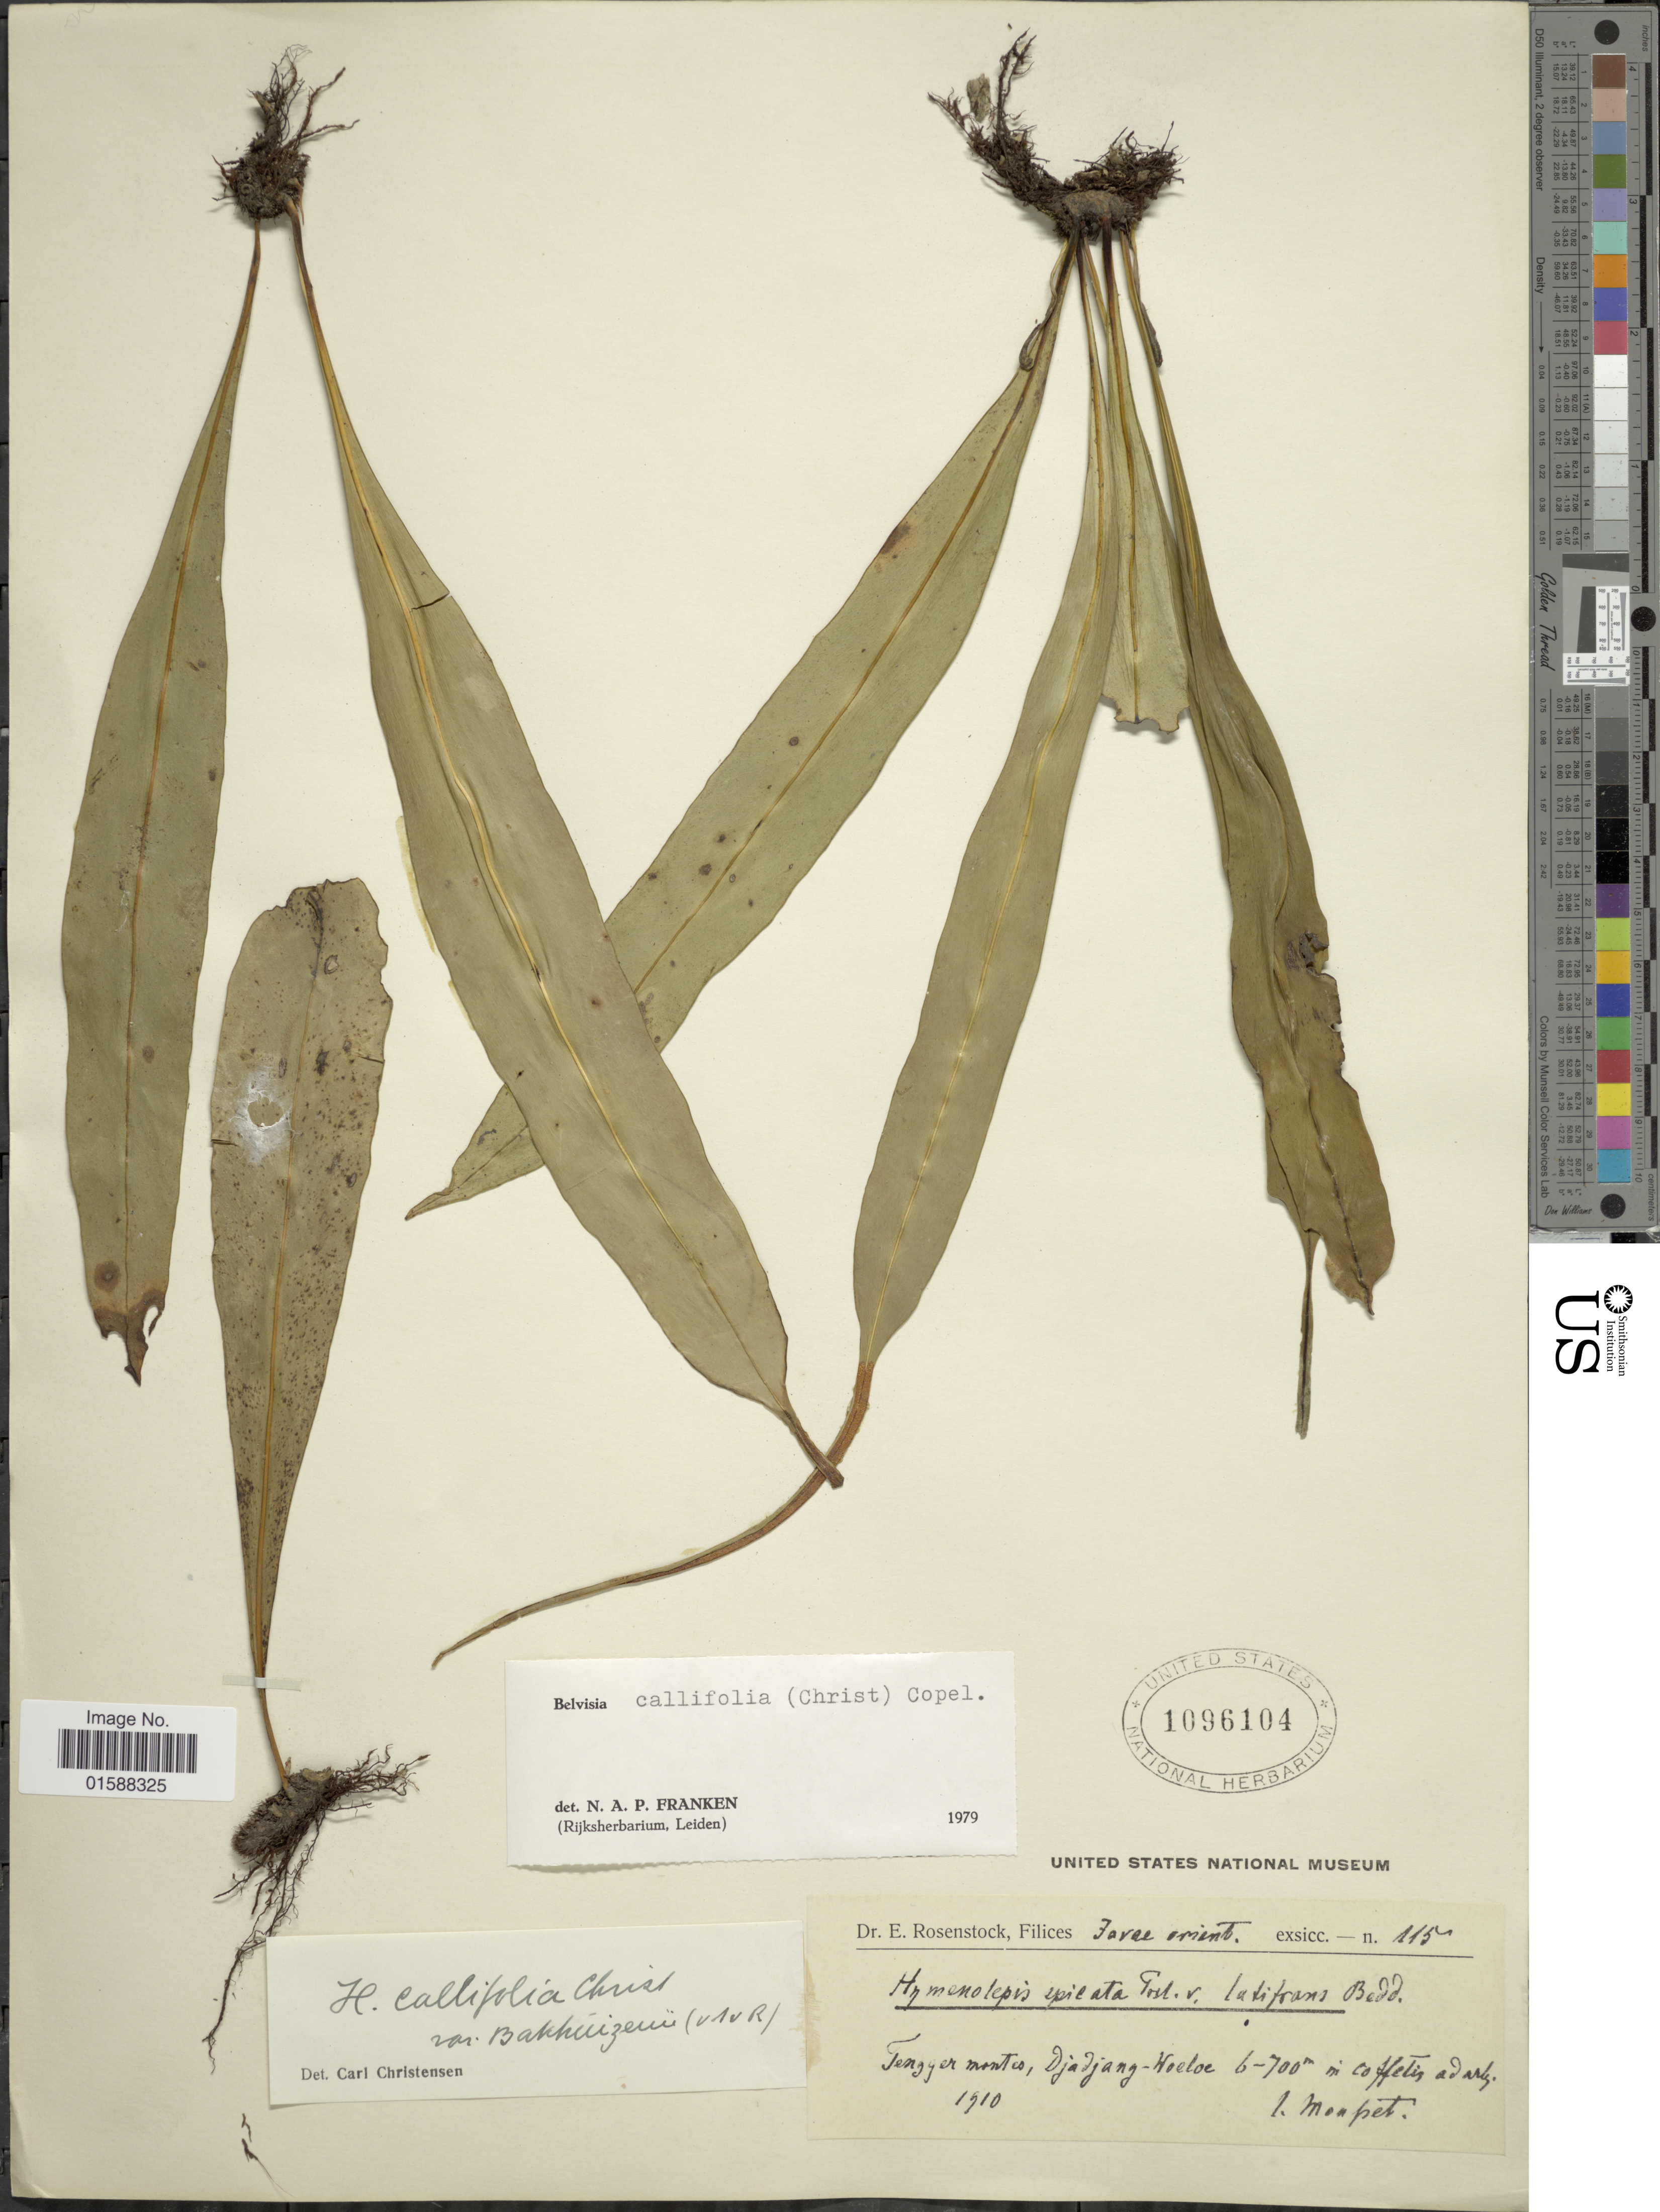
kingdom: Plantae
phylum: Tracheophyta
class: Polypodiopsida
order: Polypodiales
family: Polypodiaceae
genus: Lepisorus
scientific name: Lepisorus califolia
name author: (Christ)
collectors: Mousset, --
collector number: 115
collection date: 1910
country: Indonesia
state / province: Java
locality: Tengger montes, Djadjang-Hoeloe, in coffetis ad arb.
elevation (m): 600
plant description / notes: Added "in coffetis ad arb."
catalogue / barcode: US 1096104